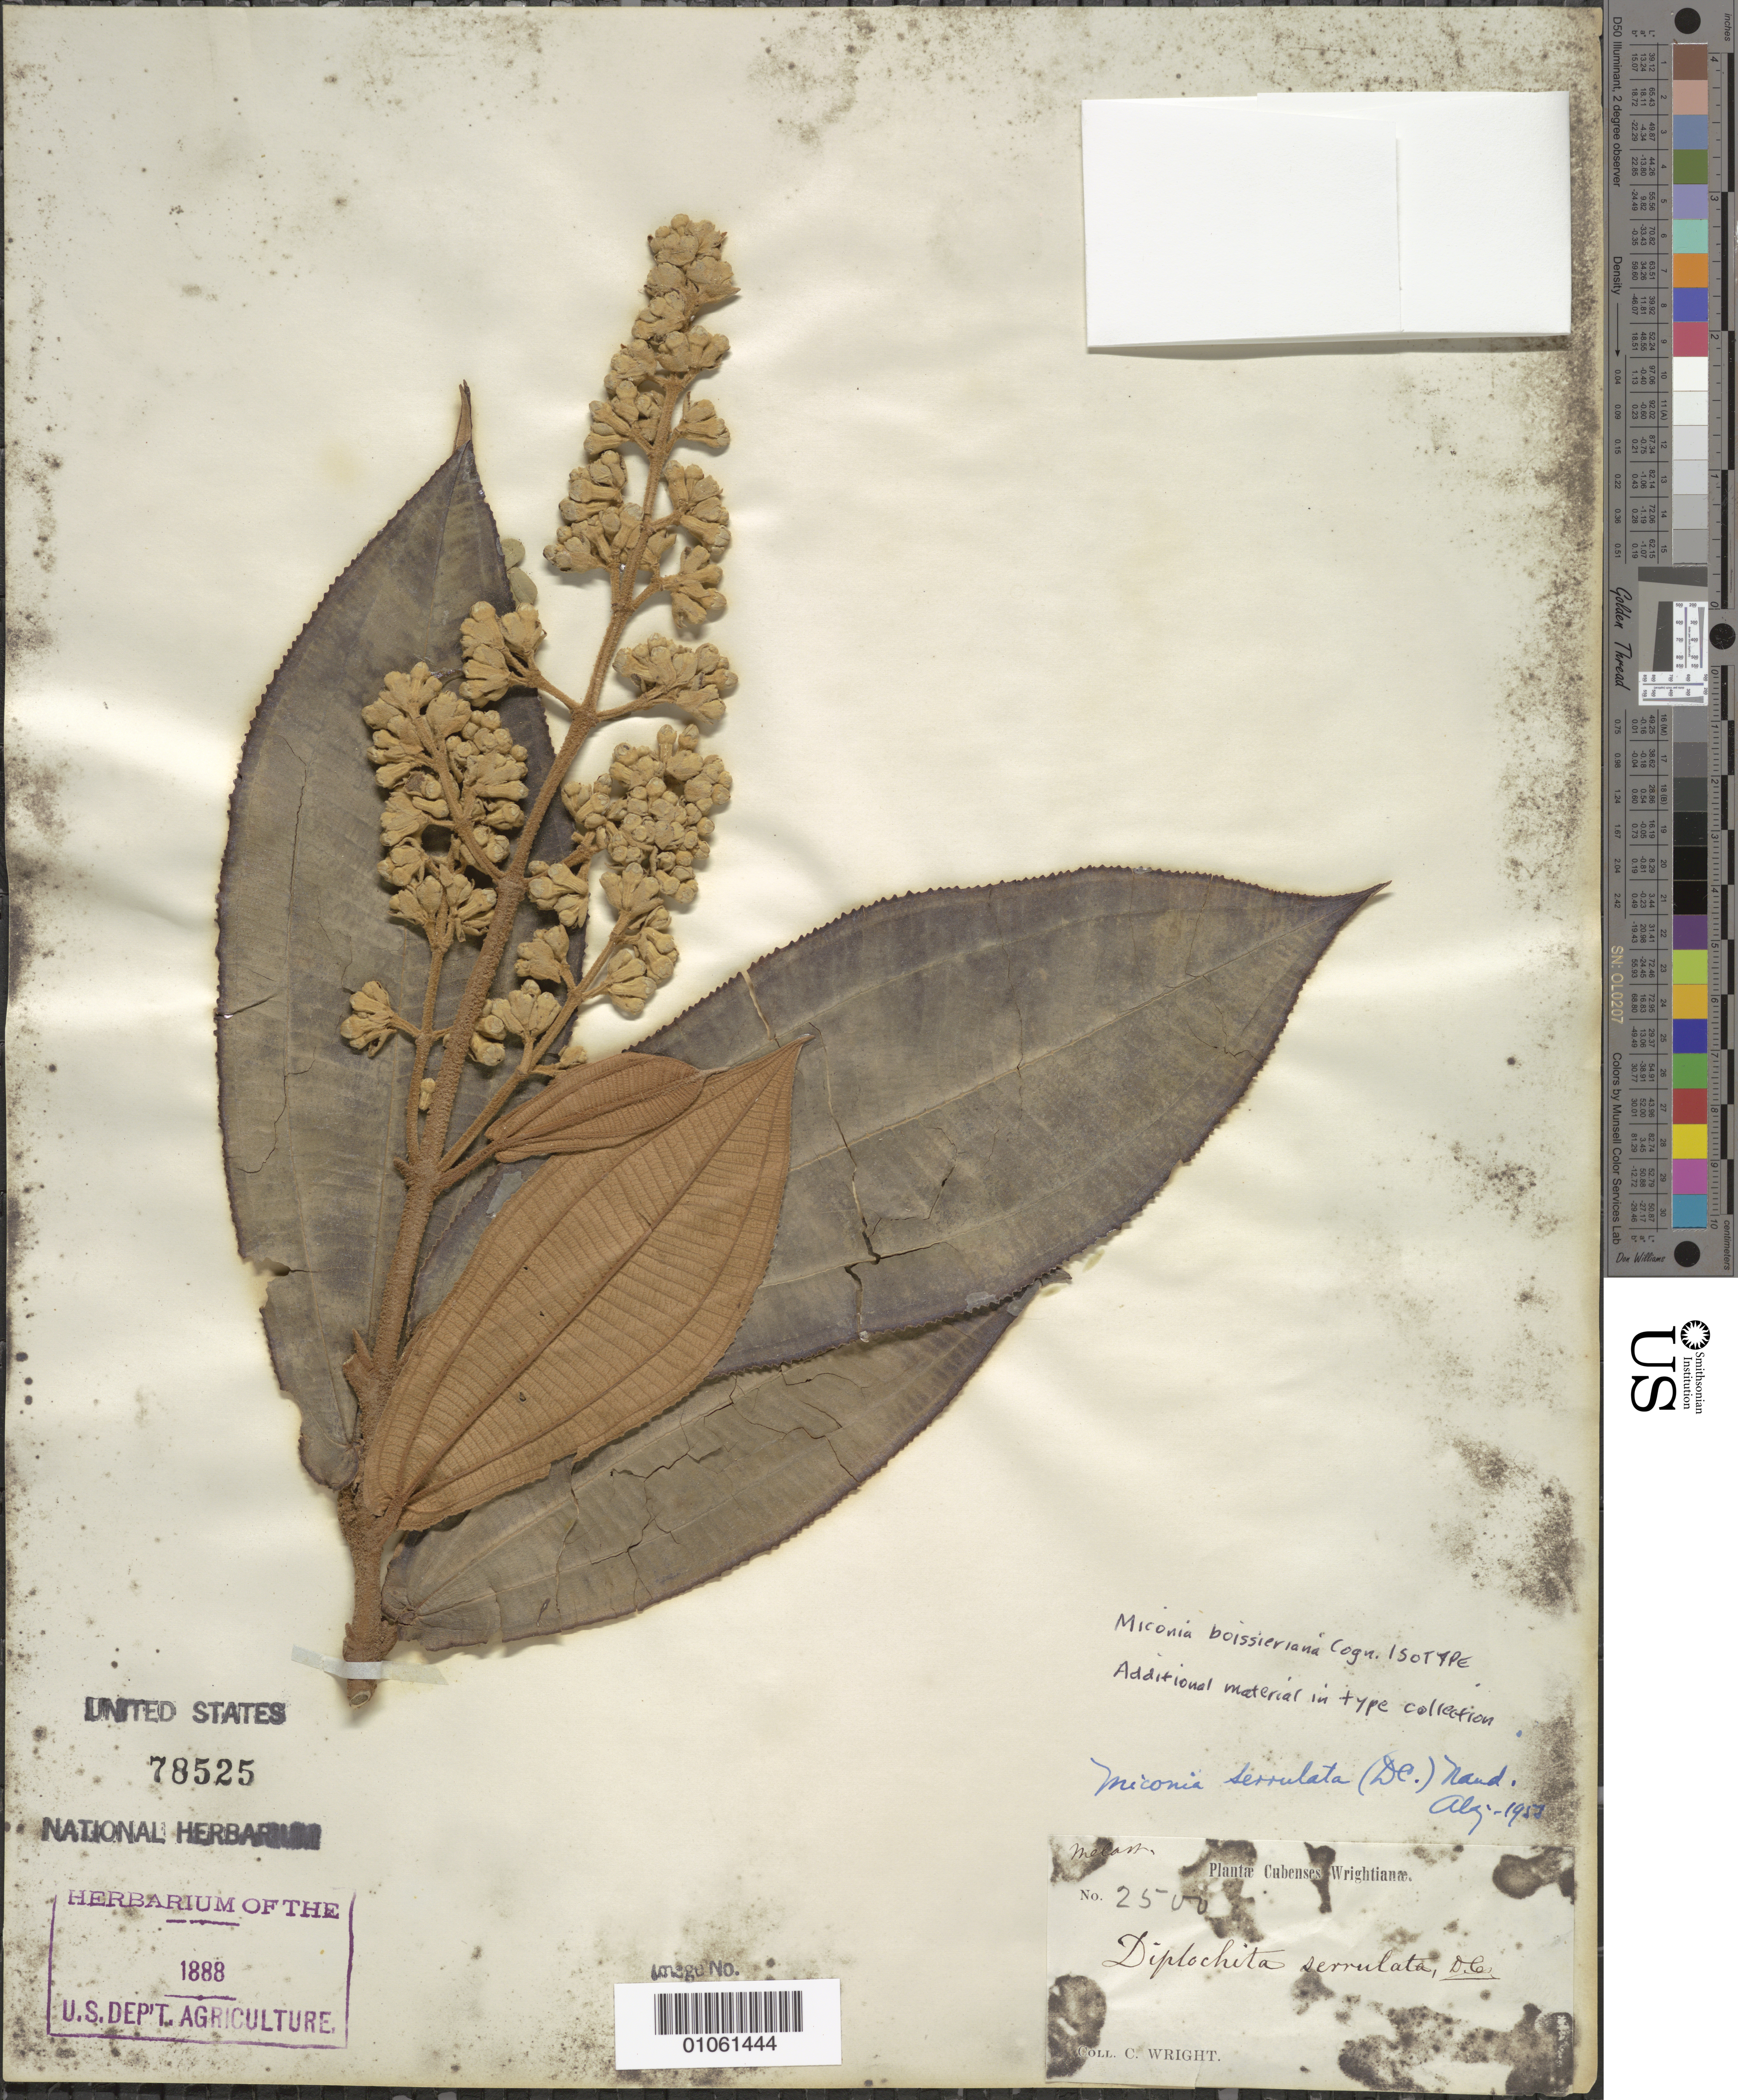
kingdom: Plantae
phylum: Tracheophyta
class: Magnoliopsida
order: Myrtales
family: Melastomataceae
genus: Miconia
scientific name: Miconia serrulata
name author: (DC.) Naudin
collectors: C. Wright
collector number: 2500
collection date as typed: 1800 to 1899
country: Cuba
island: Cuba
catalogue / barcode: US 78525